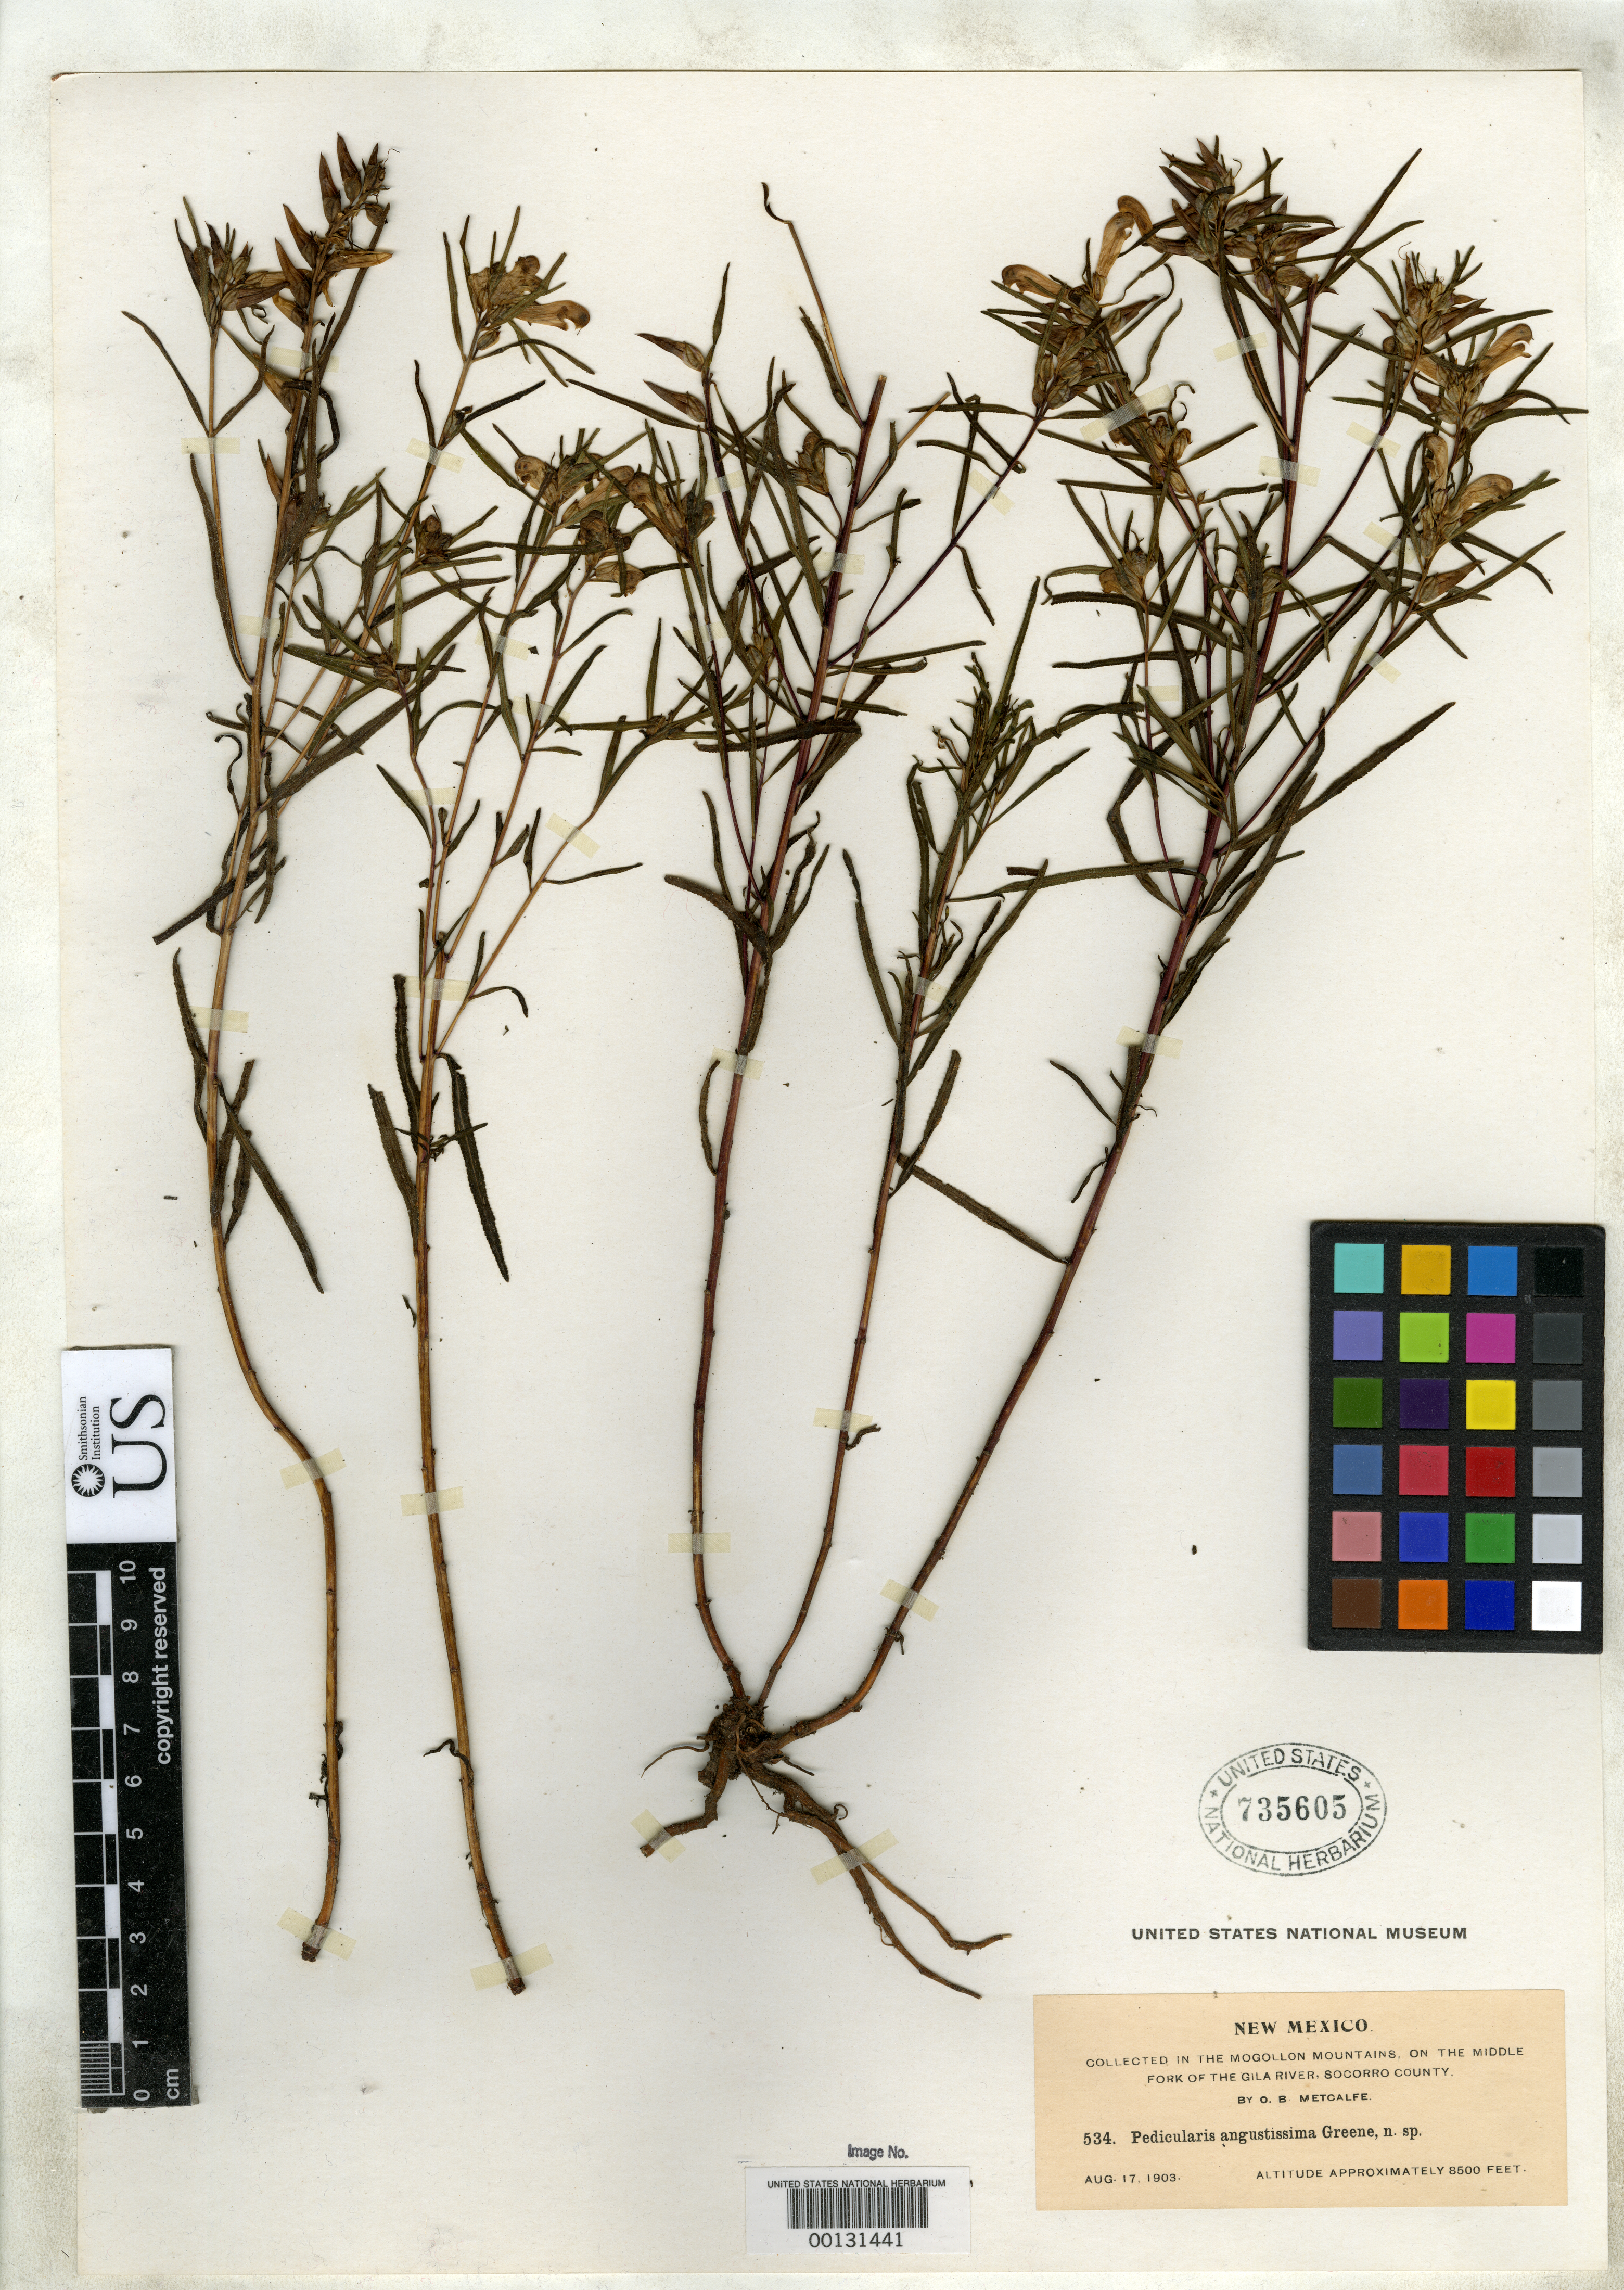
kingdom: Plantae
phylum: Tracheophyta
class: Magnoliopsida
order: Lamiales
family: Orobanchaceae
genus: Pedicularis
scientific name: Pedicularis angustissima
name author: Greene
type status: Isotype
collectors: O. B. Metcalfe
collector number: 534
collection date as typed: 17 Aug 1903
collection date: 1903-08-17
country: United States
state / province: New Mexico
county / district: Socorro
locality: Middle fork of Gila River; alt. 8500 ft.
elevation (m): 2591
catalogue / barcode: US 735605